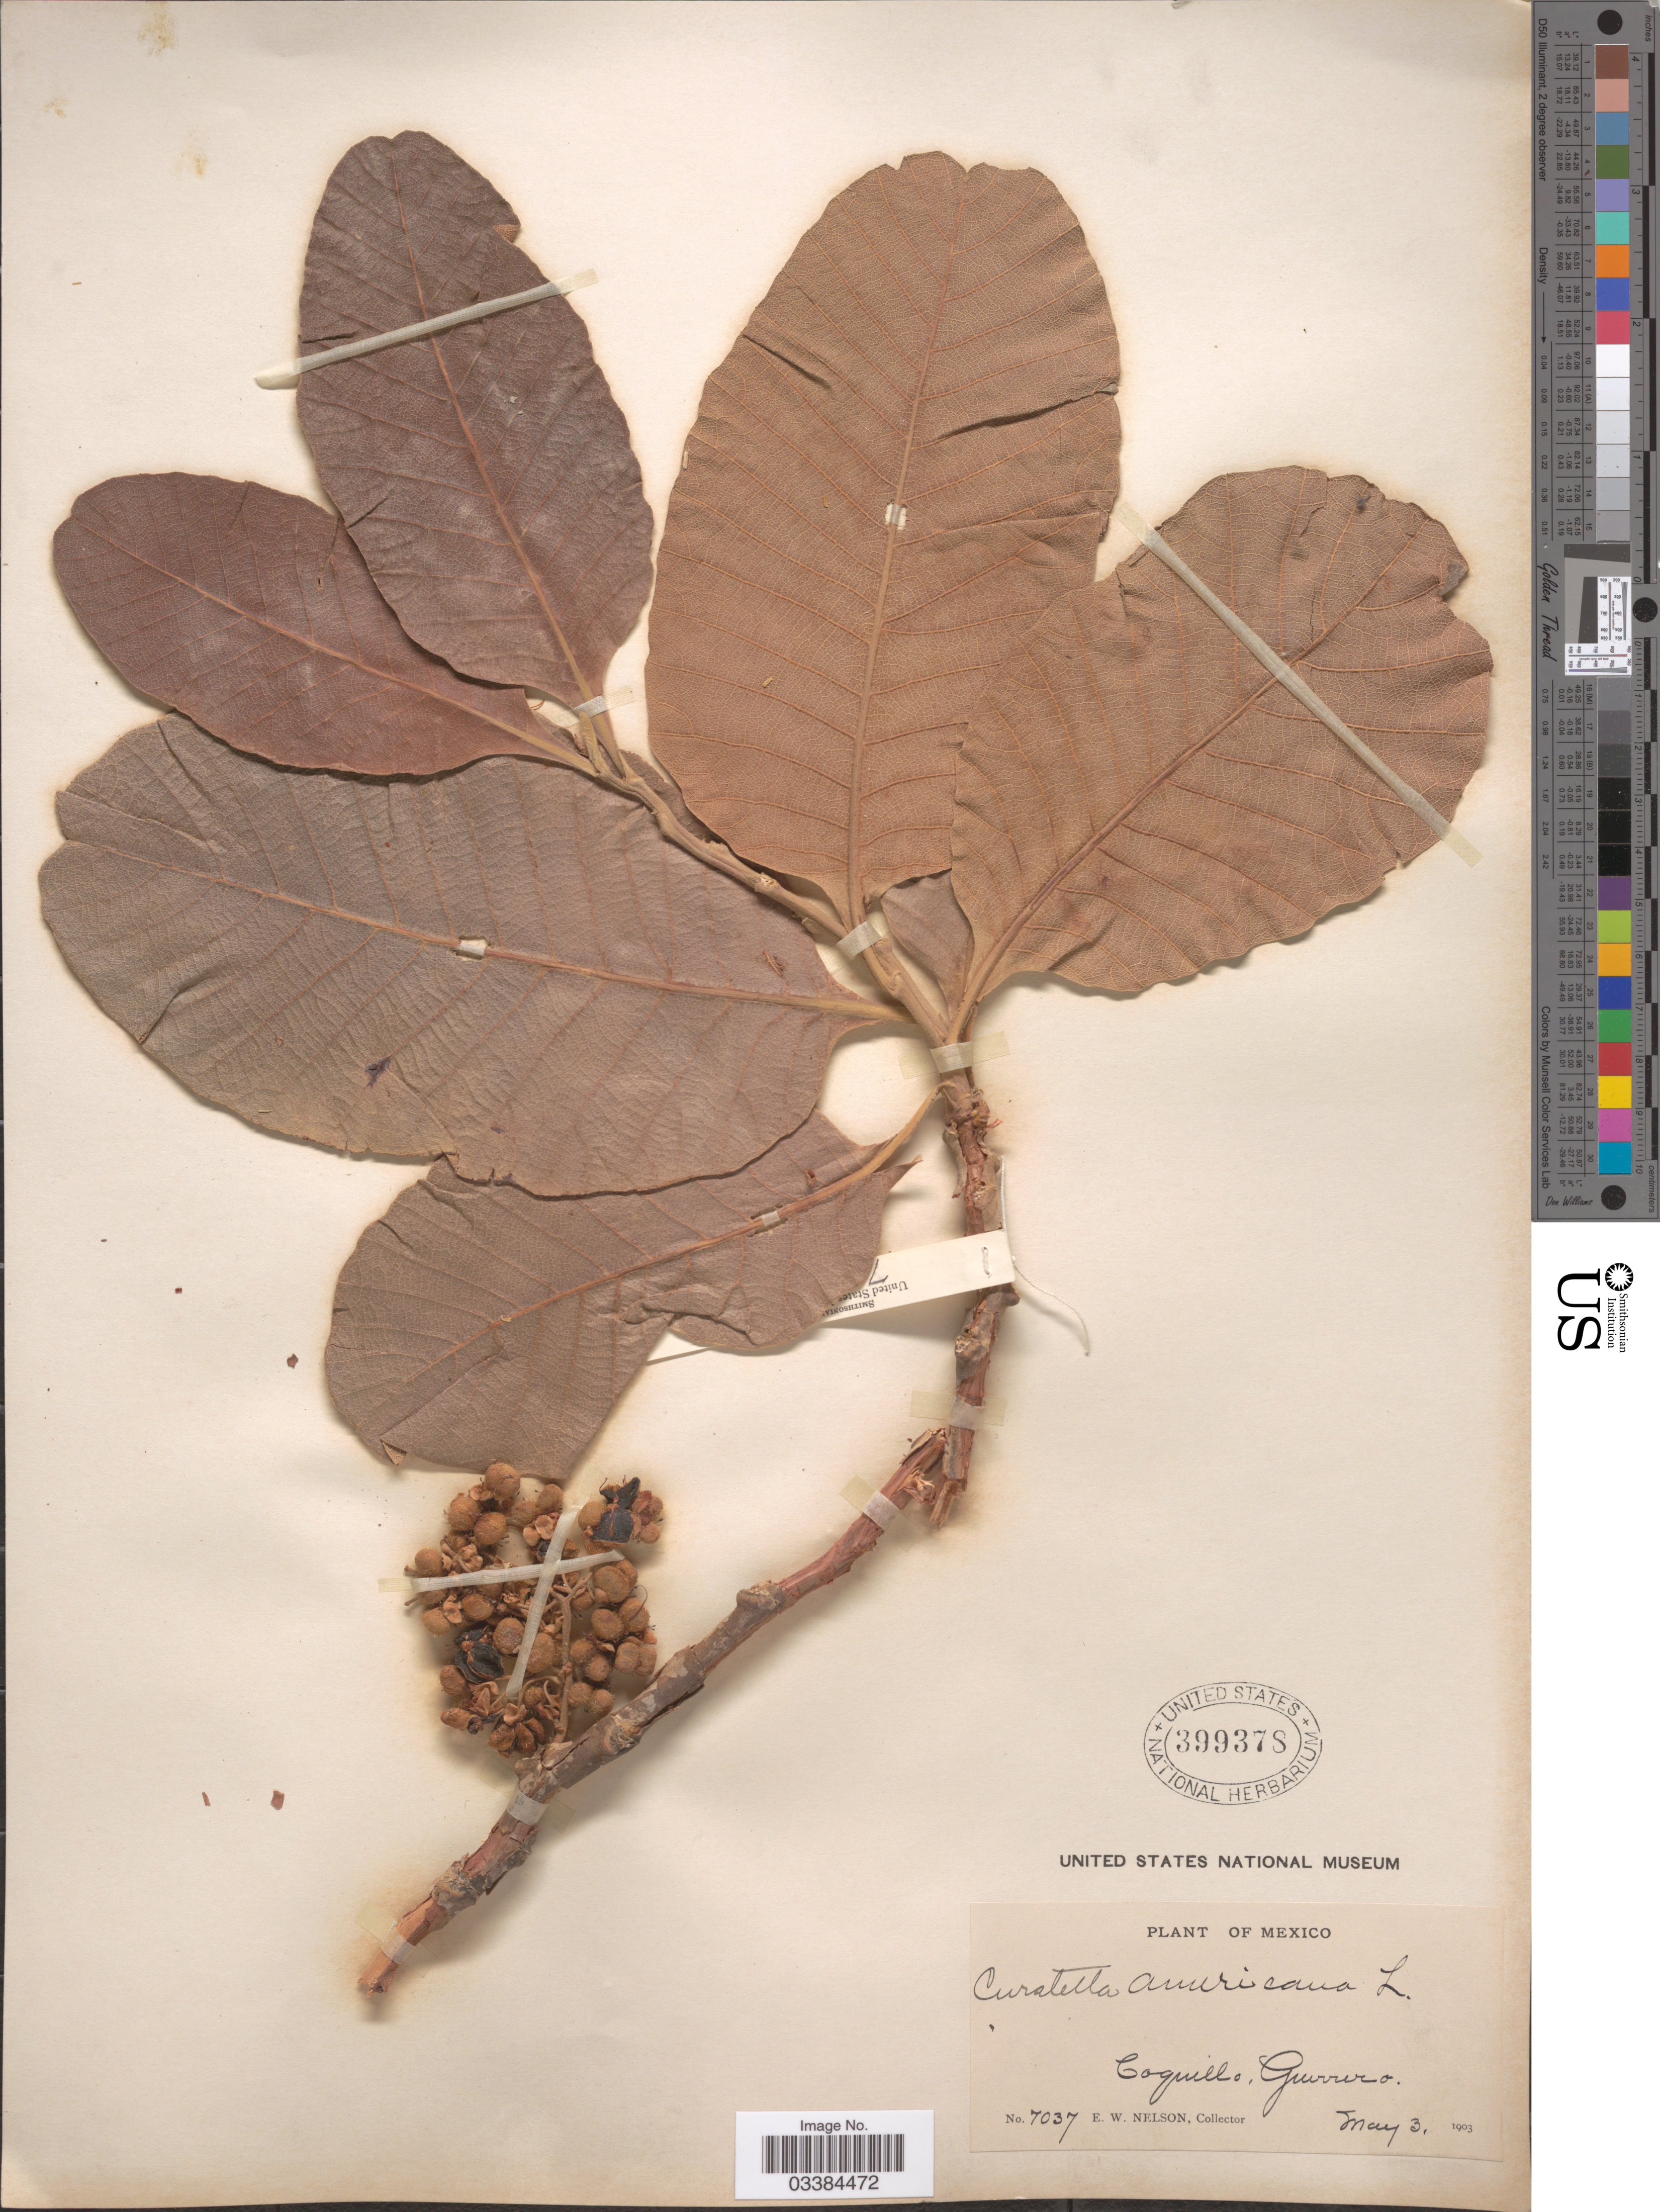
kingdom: Plantae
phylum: Tracheophyta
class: Magnoliopsida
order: Dilleniales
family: Dilleniaceae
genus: Curatella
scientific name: Curatella americana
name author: L.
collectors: E. W. Nelson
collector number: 7037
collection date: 1903-05-03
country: Mexico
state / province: Guerrero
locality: Coquillo.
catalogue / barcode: US 399378